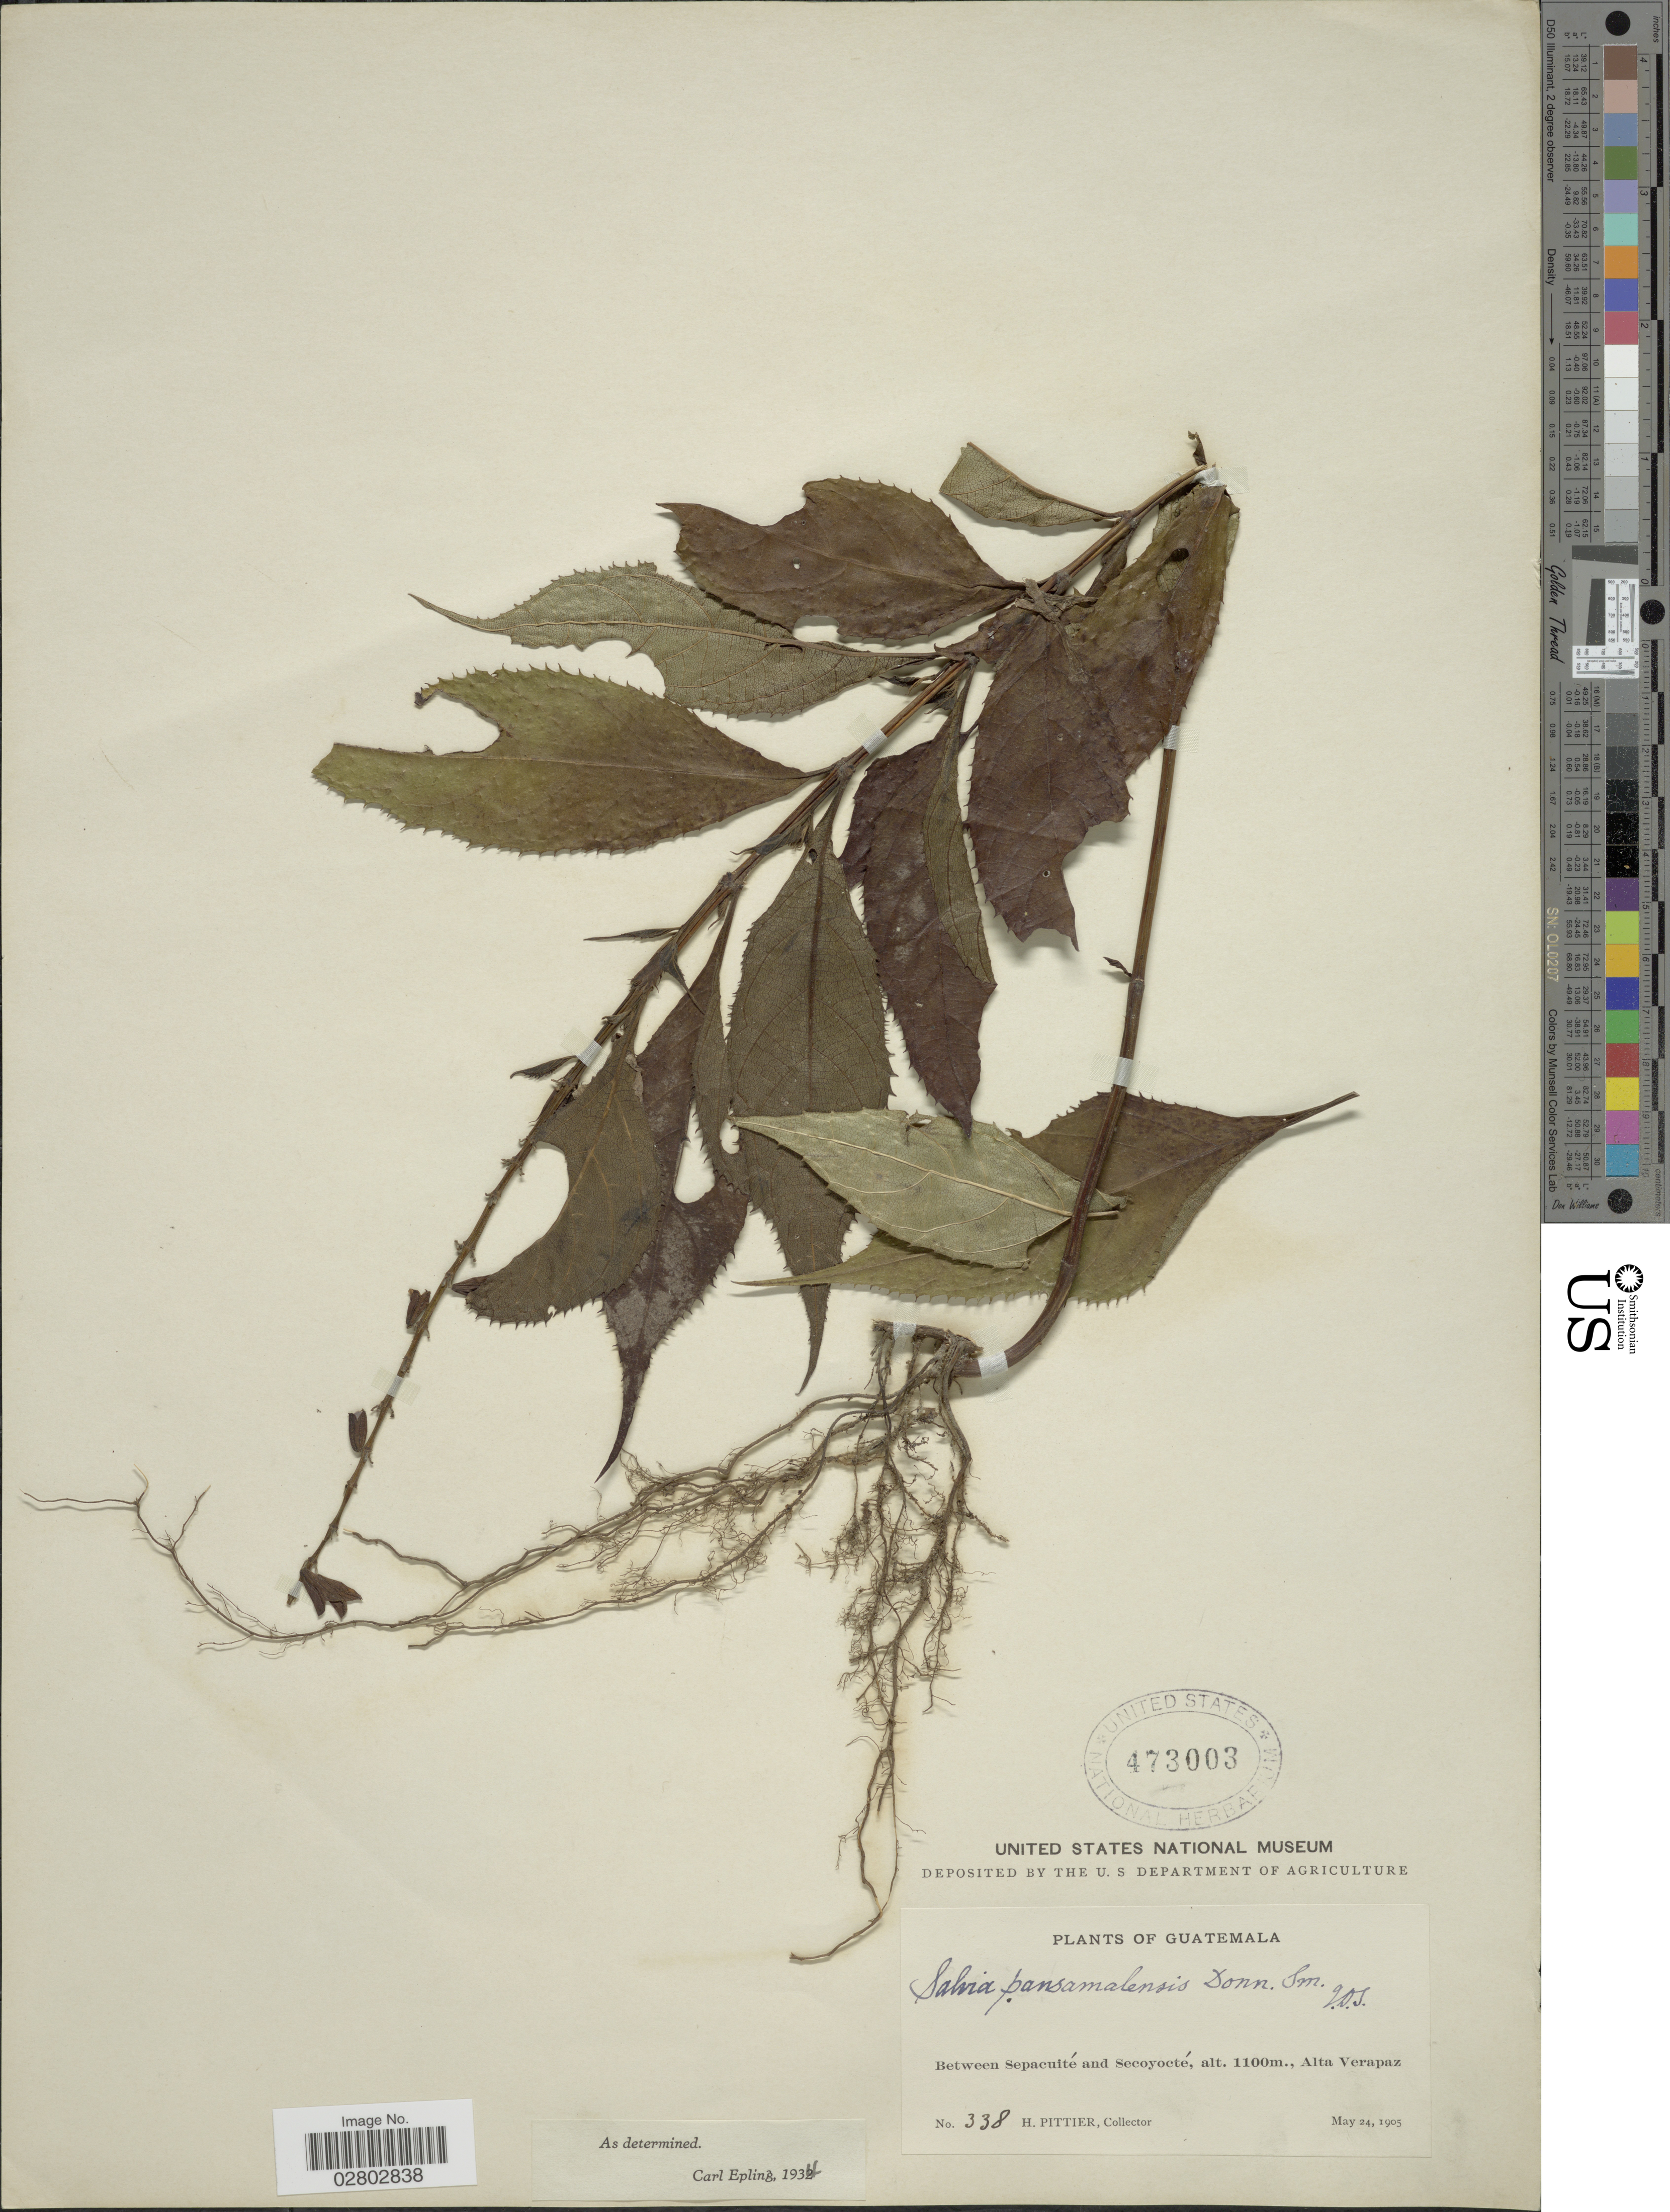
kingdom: Plantae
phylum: Tracheophyta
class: Magnoliopsida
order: Lamiales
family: Lamiaceae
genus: Salvia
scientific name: Salvia pansamalensis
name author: Donn. Sm.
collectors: H. F. Pittier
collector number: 338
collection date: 1905-05-24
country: Guatemala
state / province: Alta Verapaz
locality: Between Sepacuité and Secoyocté, Alta Verapaz.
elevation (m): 1100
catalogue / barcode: US 473003